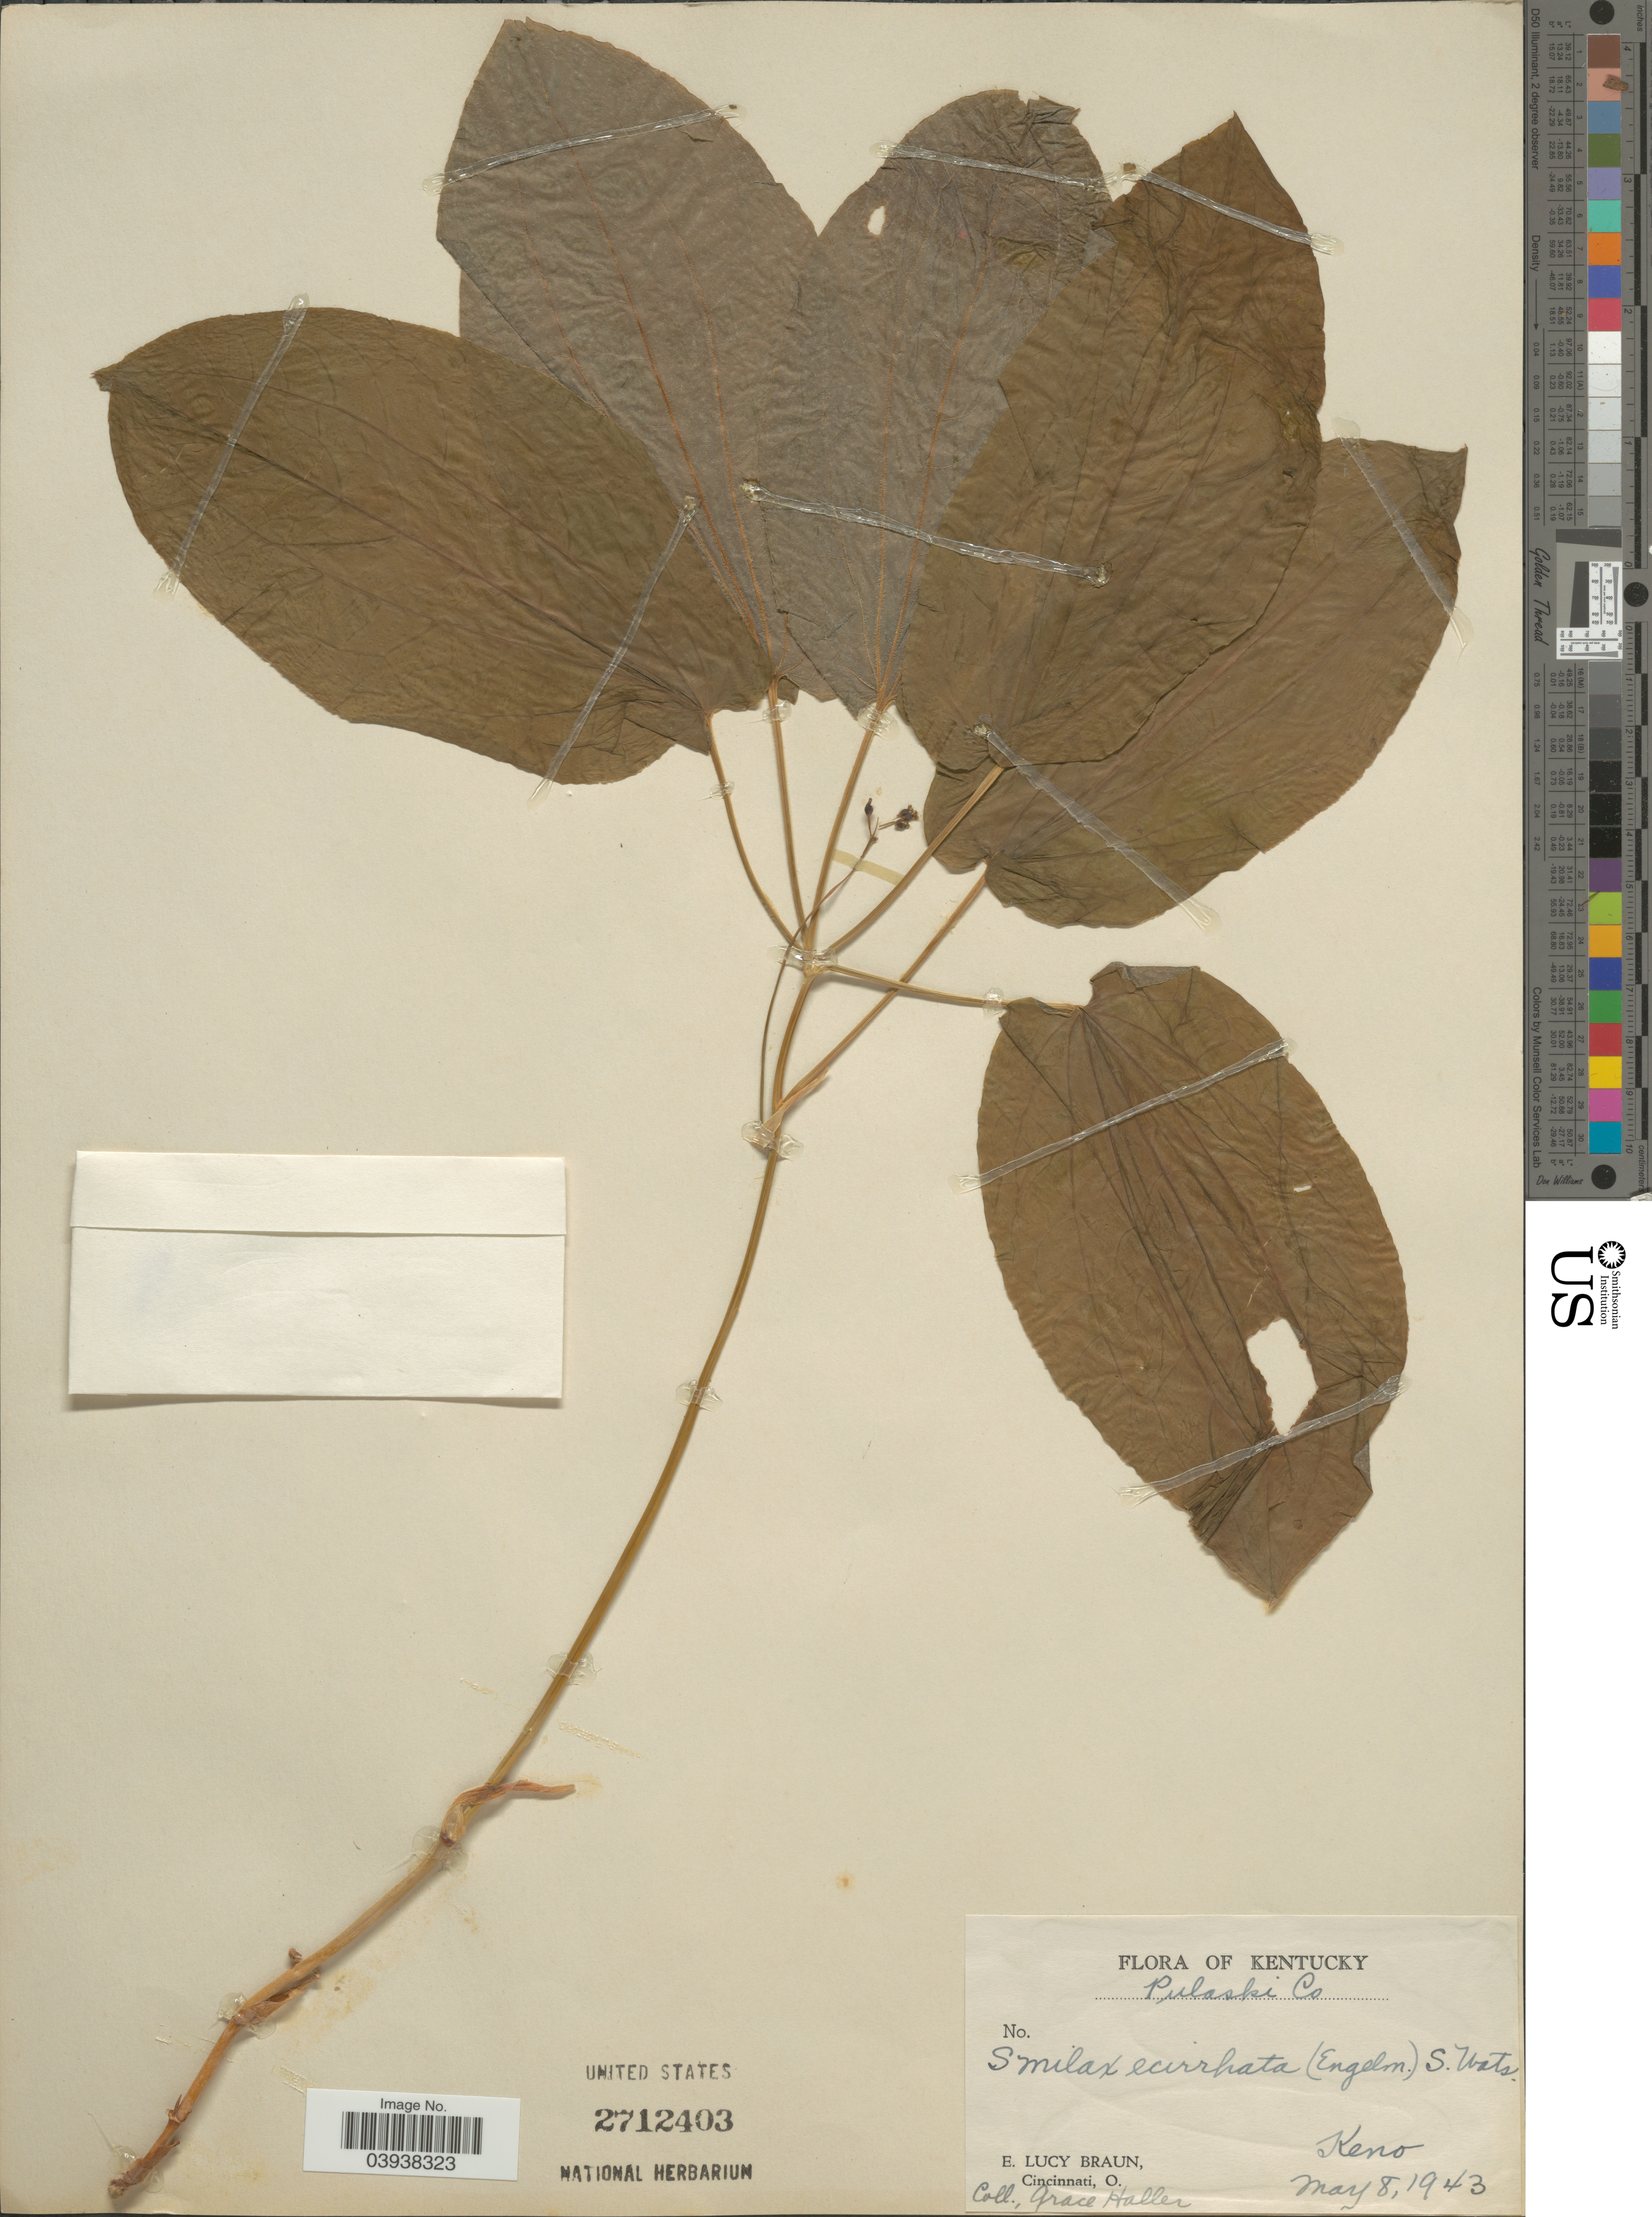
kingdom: Plantae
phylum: Tracheophyta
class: Liliopsida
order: Liliales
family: Smilacaceae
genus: Smilax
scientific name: Smilax ecirrhata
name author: (Engelm. ex Kunth) S. Watson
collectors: G. Haller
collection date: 1943-05-08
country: United States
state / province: Kentucky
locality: Pulaski Co. Keno.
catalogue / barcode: US 2712403